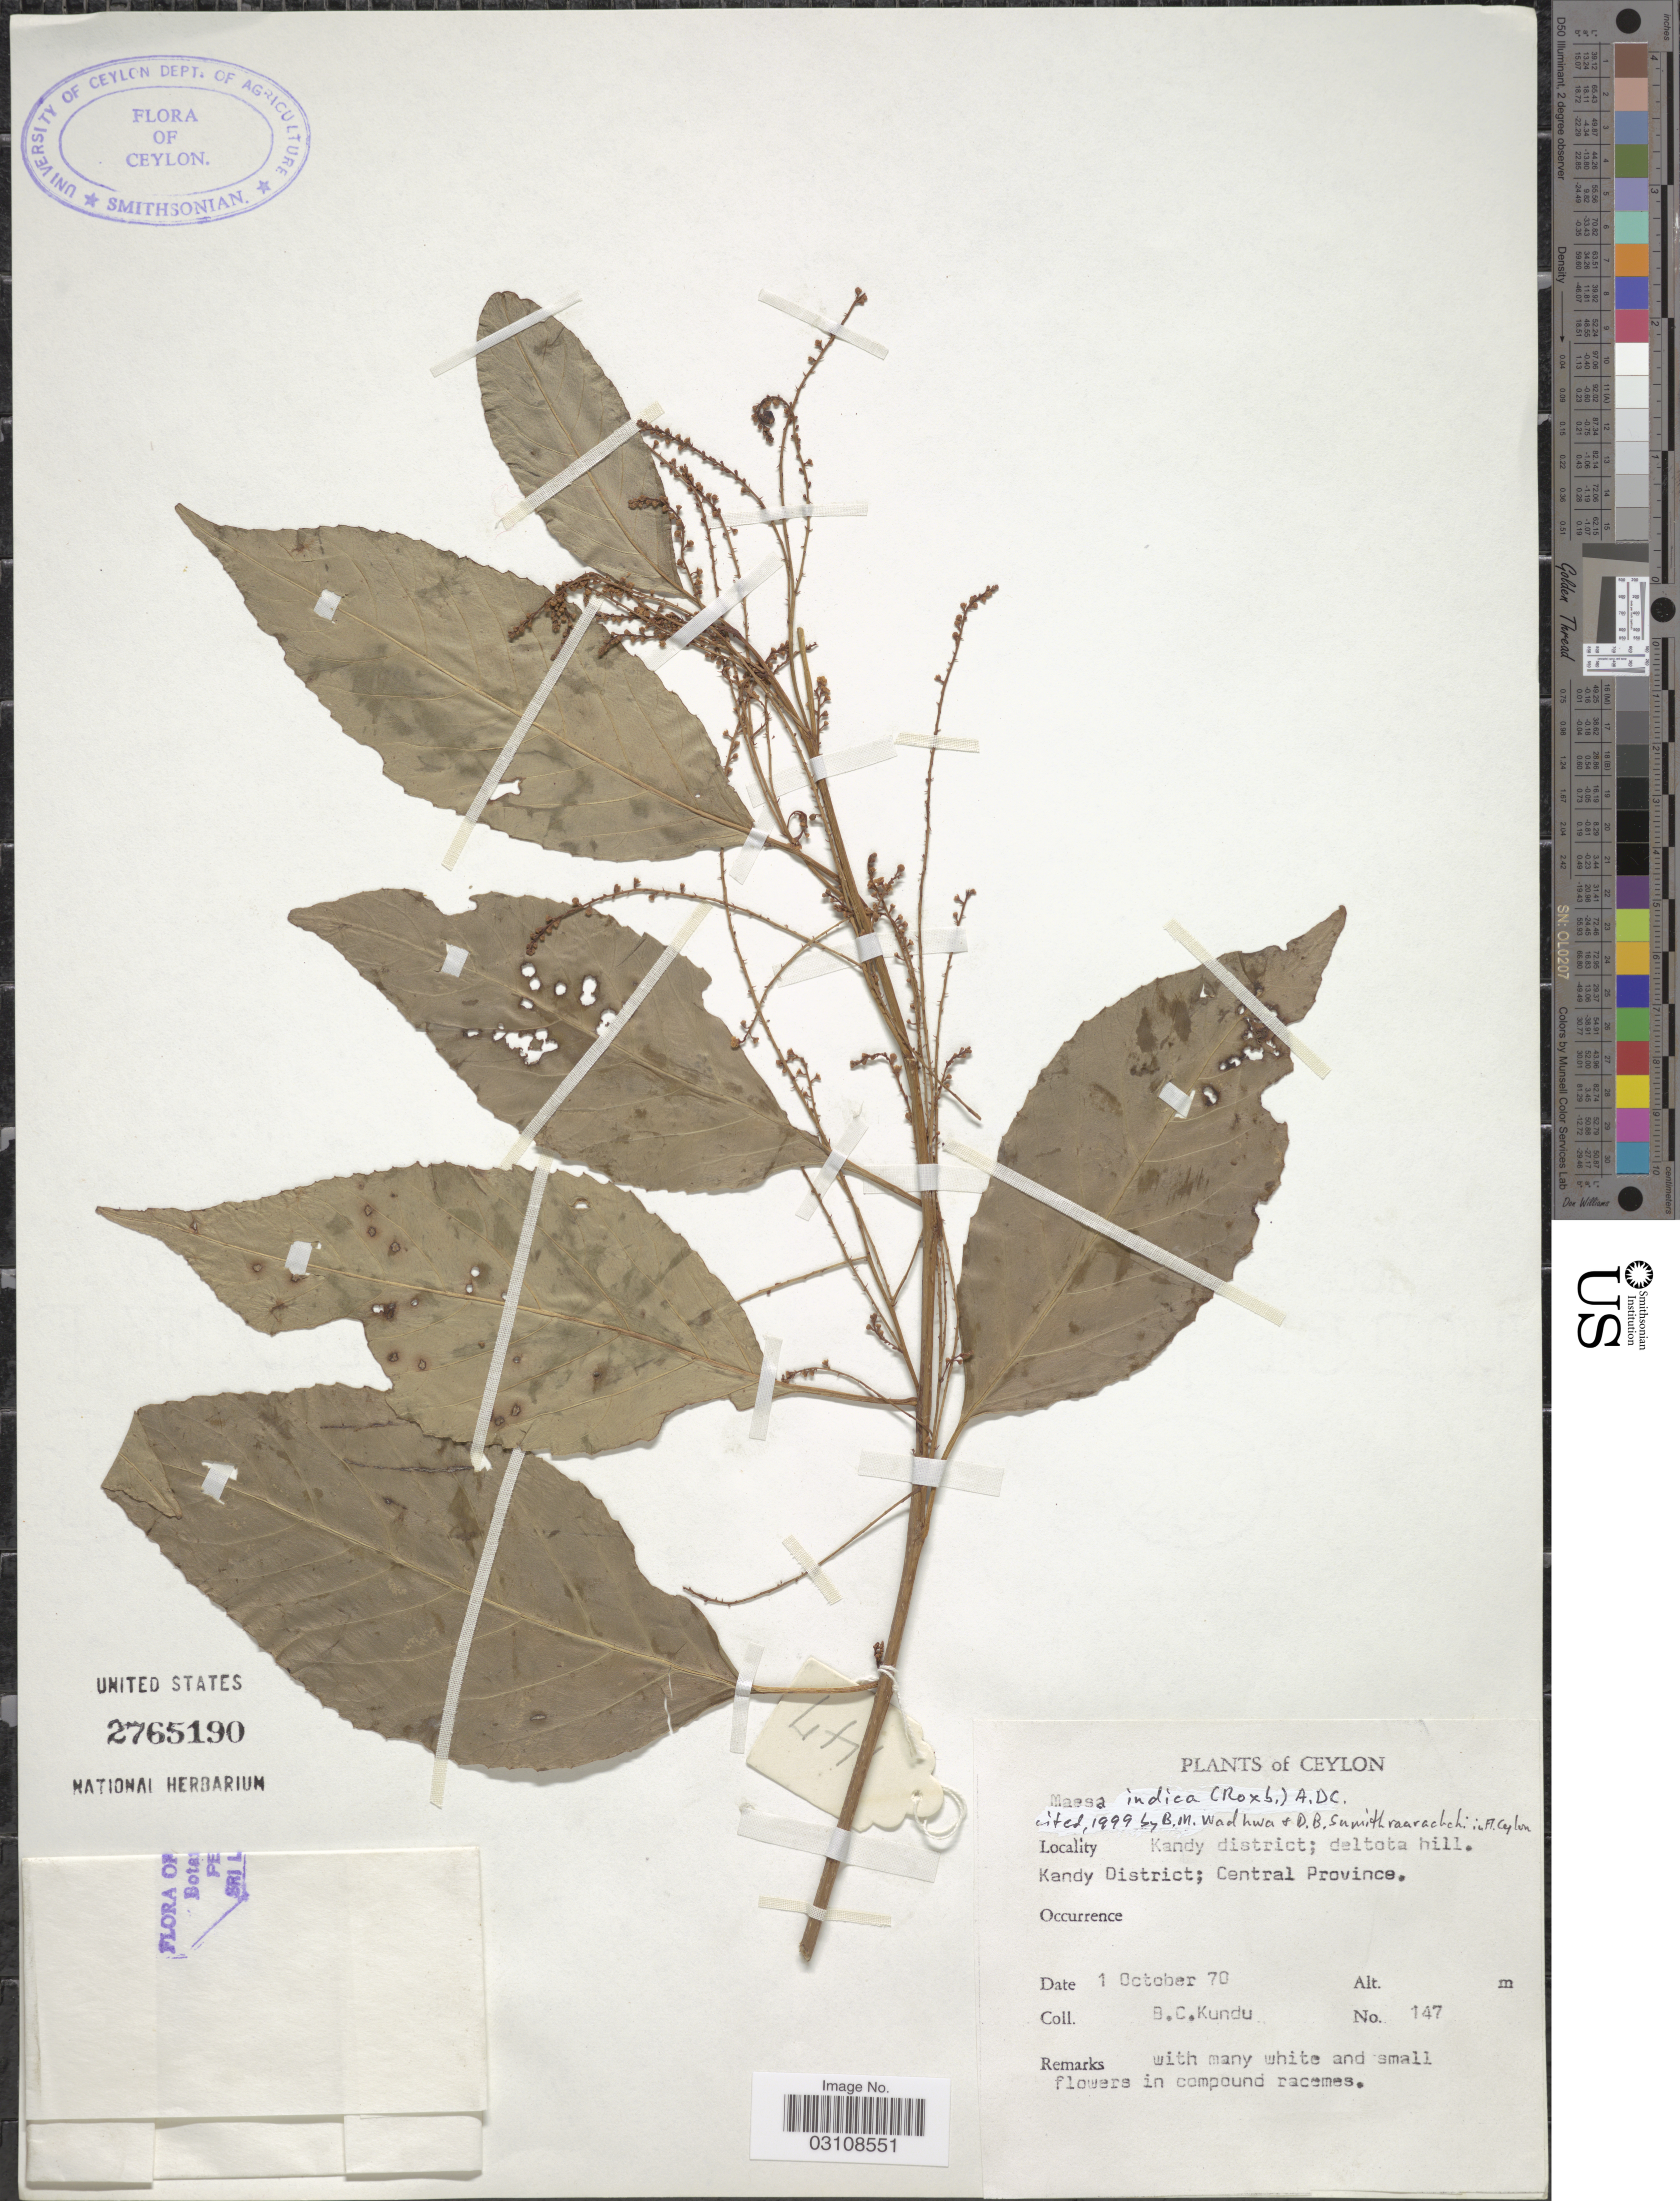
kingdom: Plantae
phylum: Tracheophyta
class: Magnoliopsida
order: Ericales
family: Primulaceae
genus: Maesa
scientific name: Maesa indica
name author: (Roxb.) A. DC.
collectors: B. C. Kundu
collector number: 147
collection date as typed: Transcribed d/m/y: 1/10/70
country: Sri Lanka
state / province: Central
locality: Ceylon. Kandy district; deltota hill. Kandy District.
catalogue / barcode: US 2765190